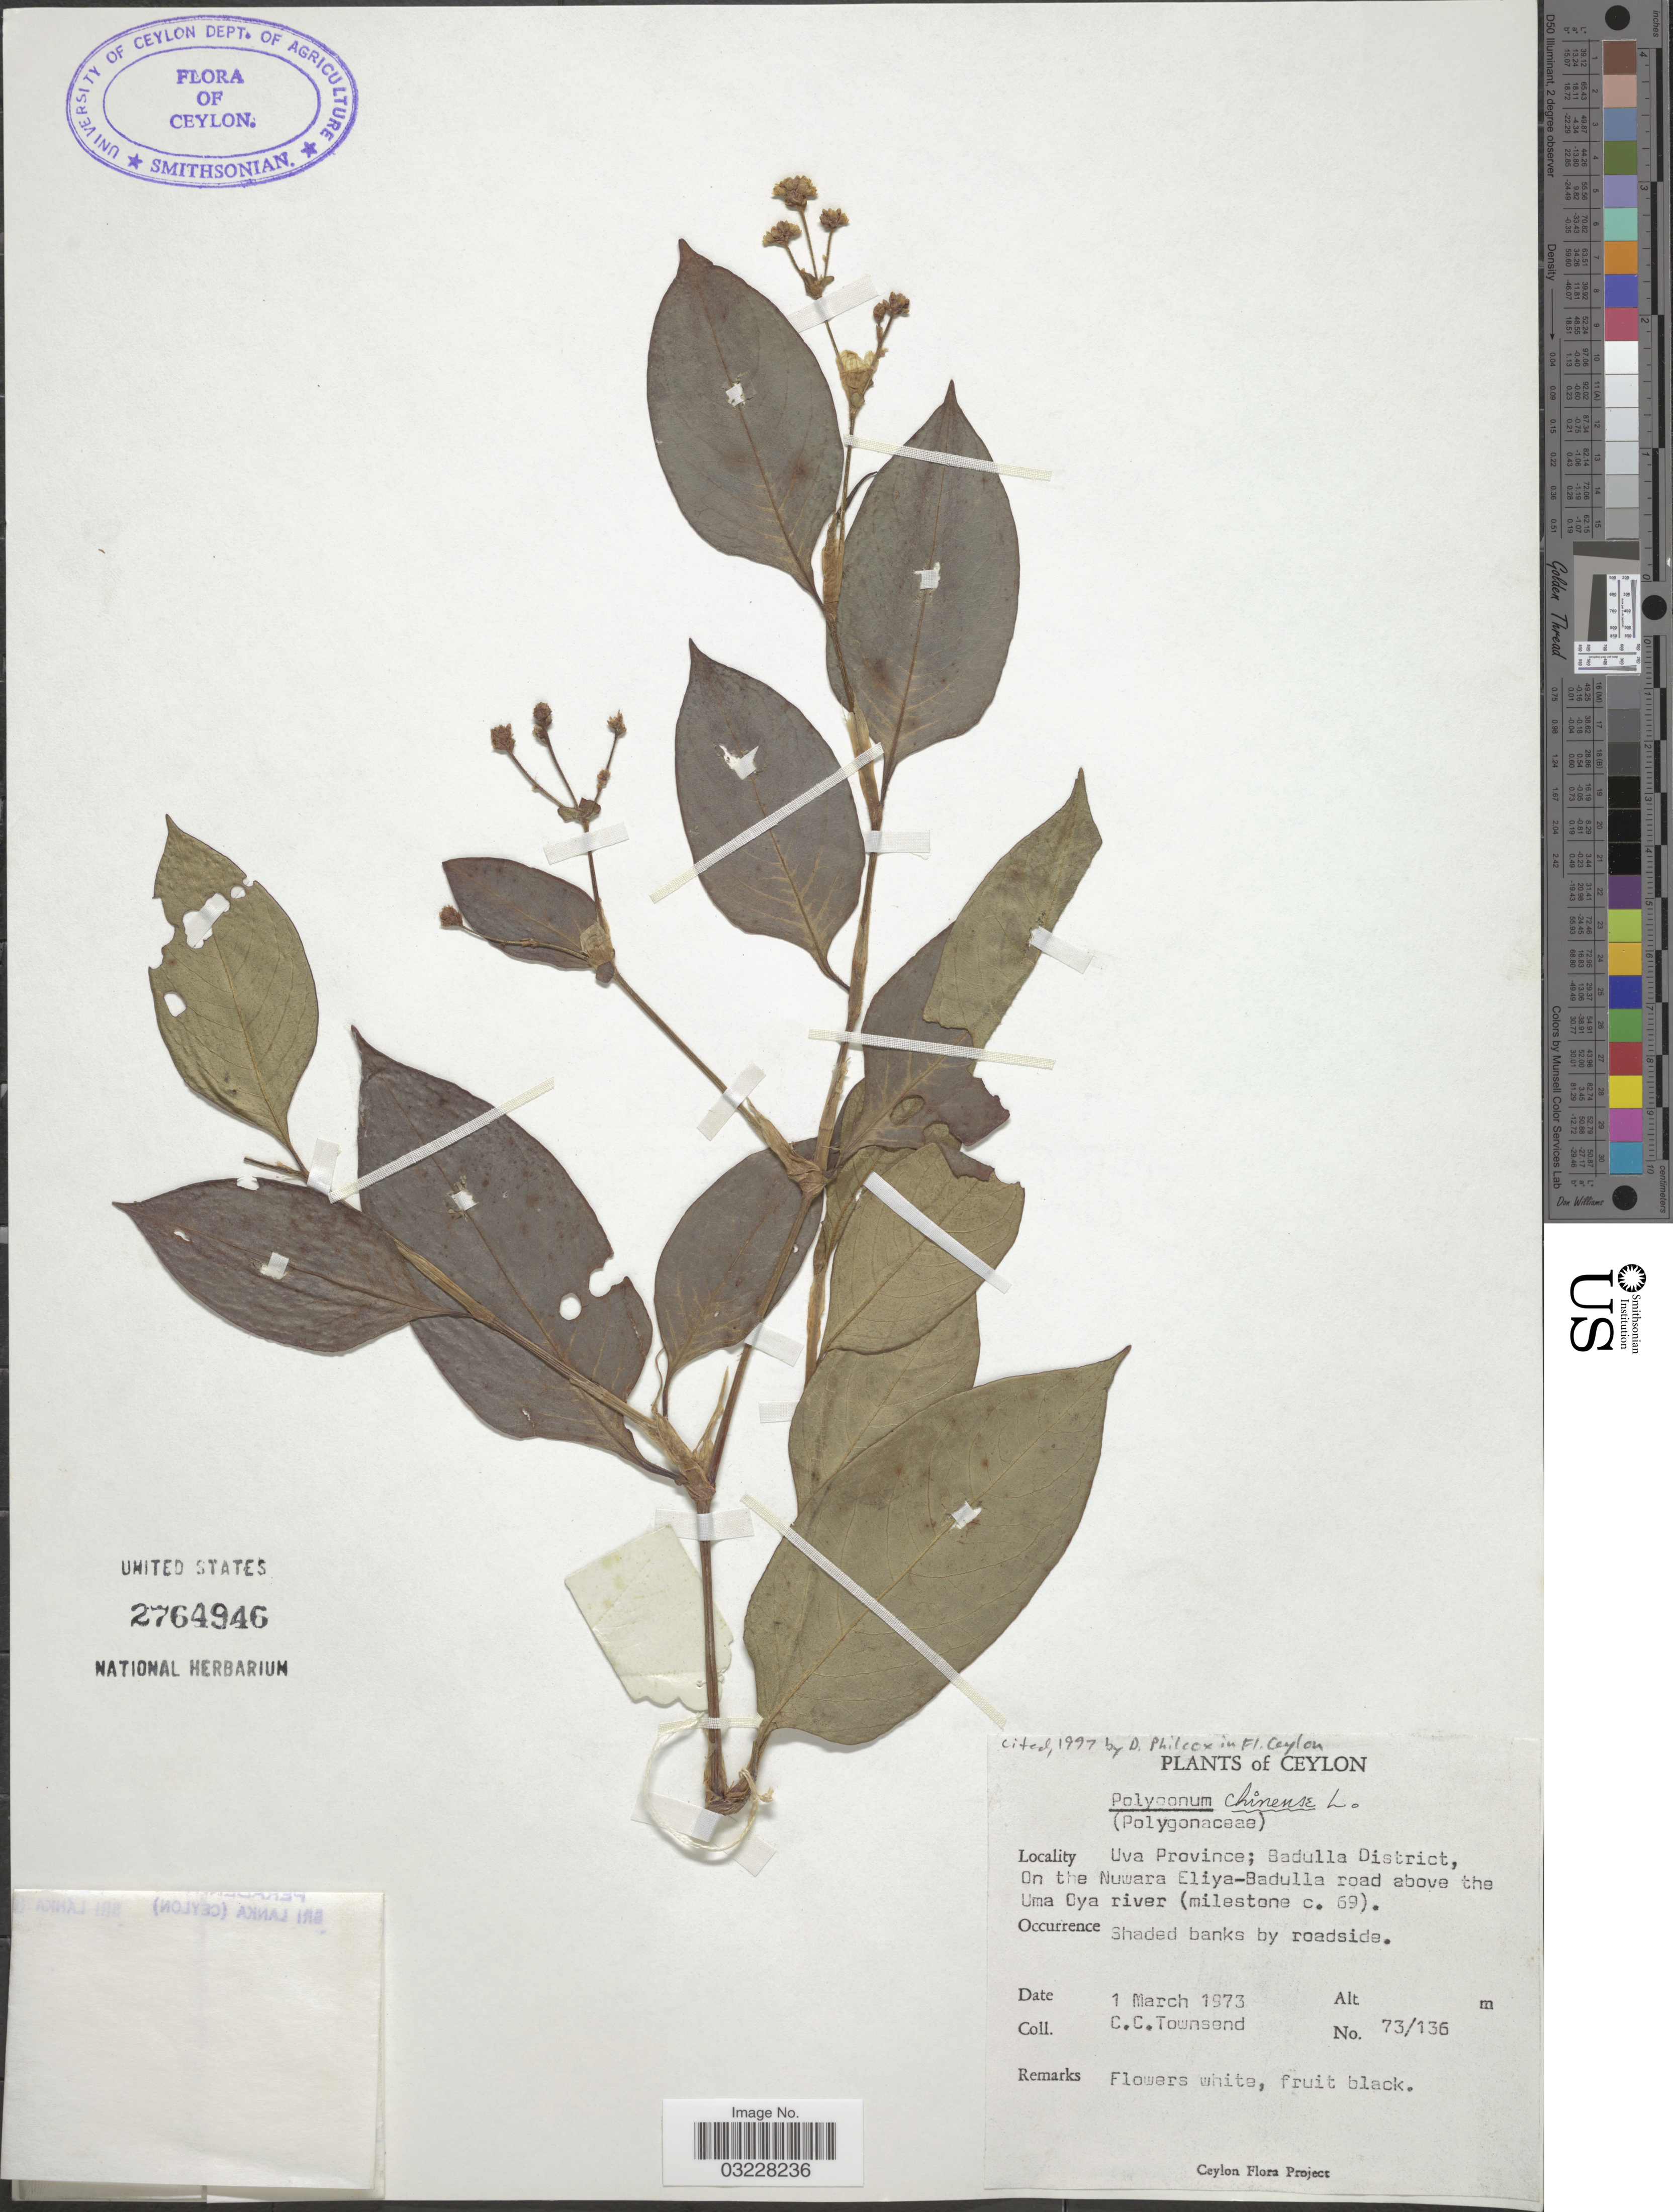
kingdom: Plantae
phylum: Tracheophyta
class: Magnoliopsida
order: Caryophyllales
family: Polygonaceae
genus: Polygonum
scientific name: Polygonum chinense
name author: L.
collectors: C. C. Townsend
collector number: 73/136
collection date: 1973-03-01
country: Sri Lanka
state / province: Uva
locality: Ceylon. Badulla District. On the Nuwara Eliya-Badulla road above the Uma Oya river (milestone c. 69).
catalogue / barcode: US 2764946